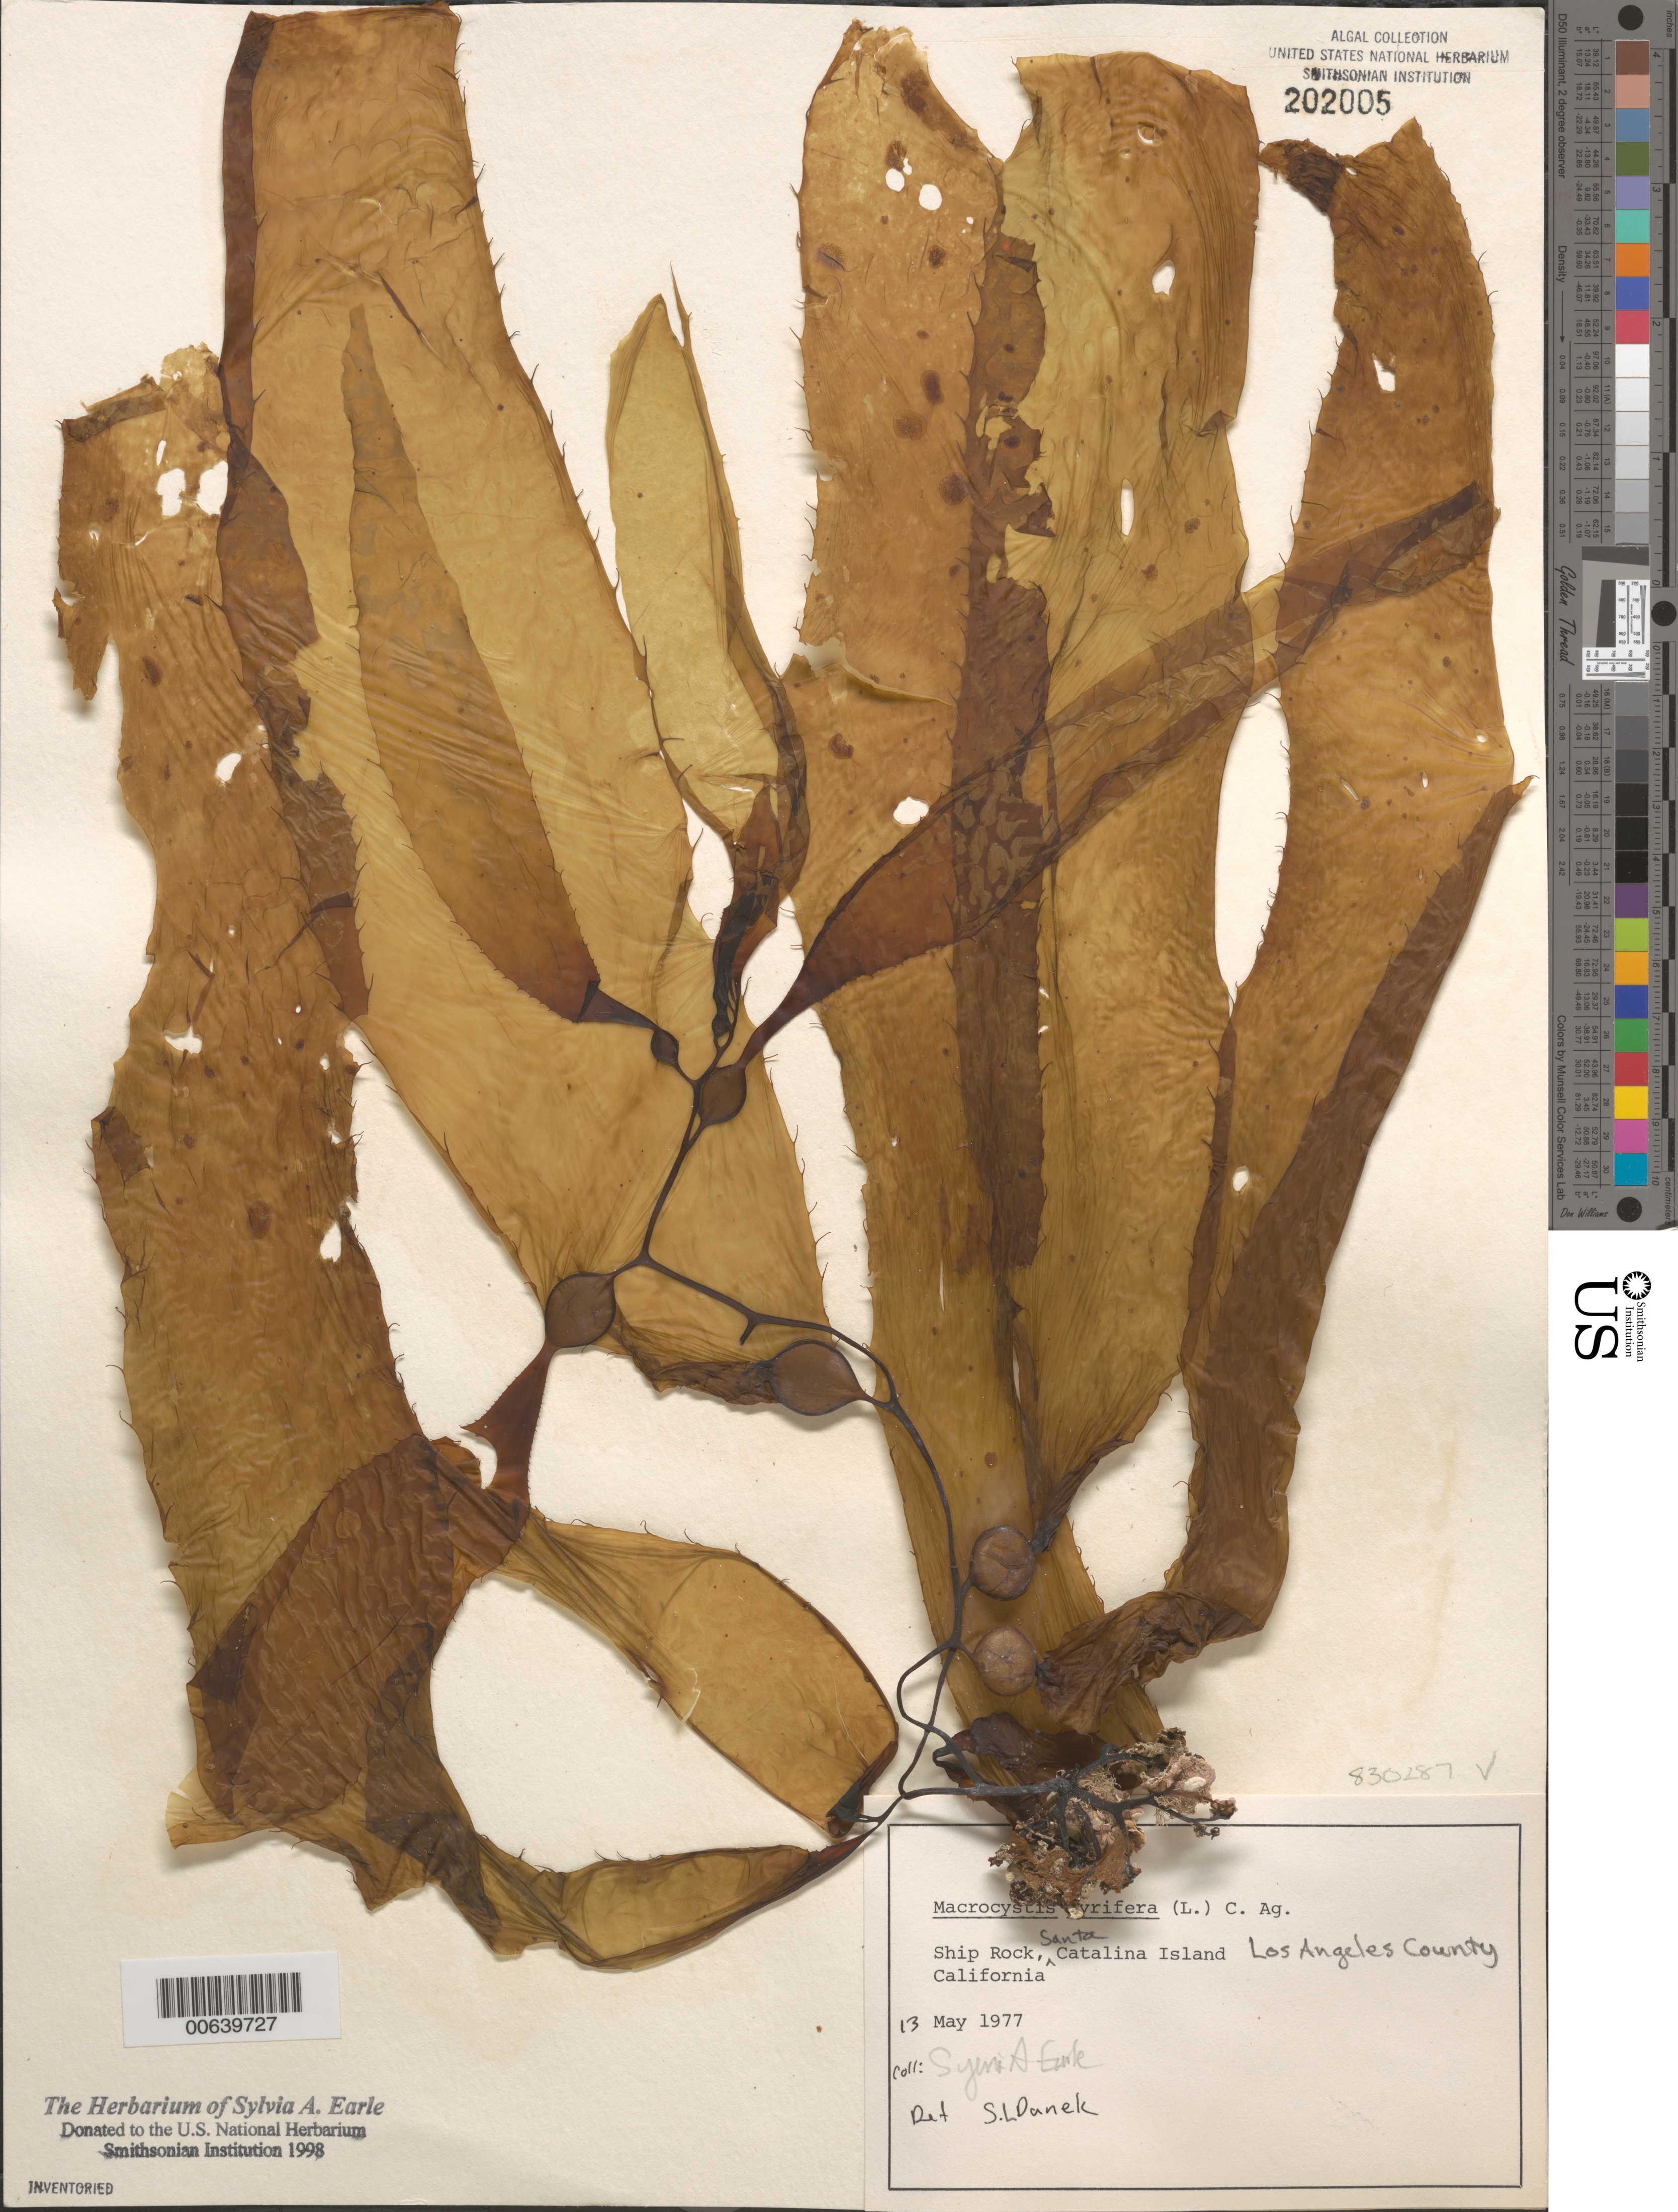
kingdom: Chromista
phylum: Ochrophyta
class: Phaeophyceae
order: Laminariales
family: Laminariaceae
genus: Macrocystis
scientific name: Macrocystis pyrifera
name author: (L.) C. Agardh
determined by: Danek, S. L.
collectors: S. A. Earle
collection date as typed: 13 May 1977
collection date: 1977-05-13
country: United States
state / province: California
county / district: Los Angeles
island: Santa Catalina Island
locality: Ship Rock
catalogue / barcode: US 202005